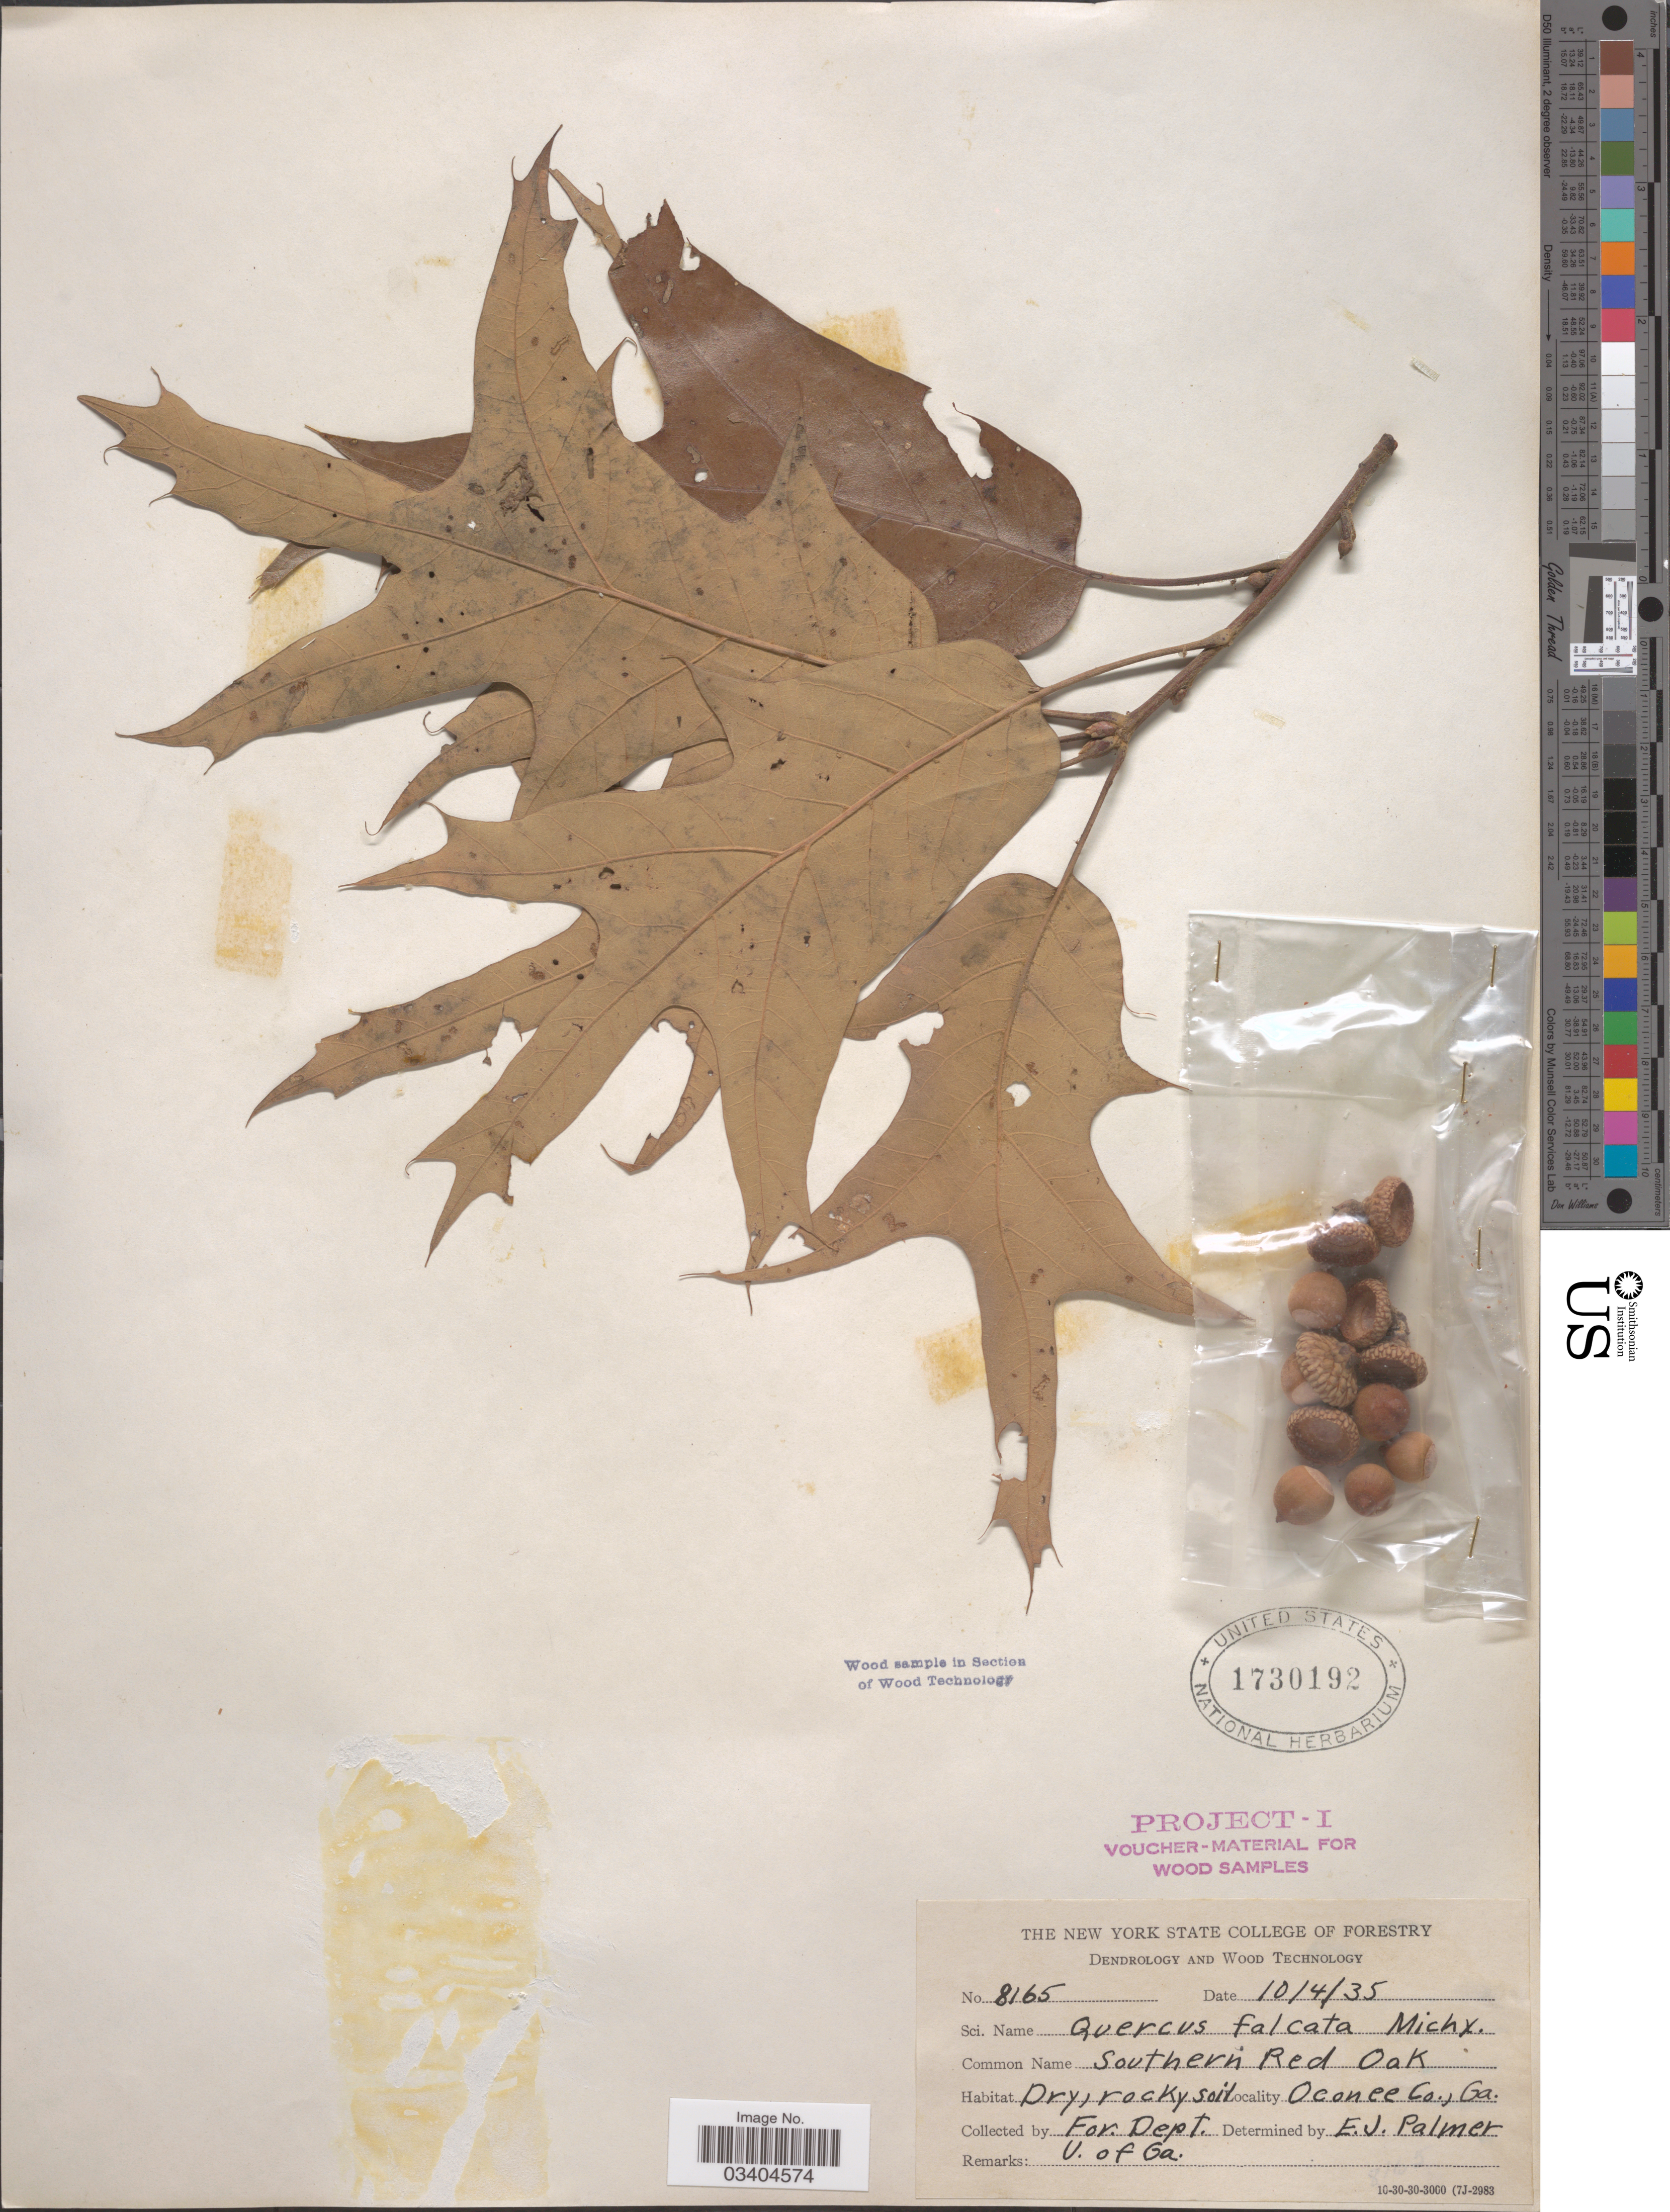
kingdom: Plantae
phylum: Tracheophyta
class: Magnoliopsida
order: Fagales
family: Fagaceae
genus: Quercus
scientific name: Quercus falcata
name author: Michx.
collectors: U. of Georgia For. School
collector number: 8165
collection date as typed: Transcribed d/m/y: 4/10/35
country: United States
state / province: Georgia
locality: Oconee Co.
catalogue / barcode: US 1730192